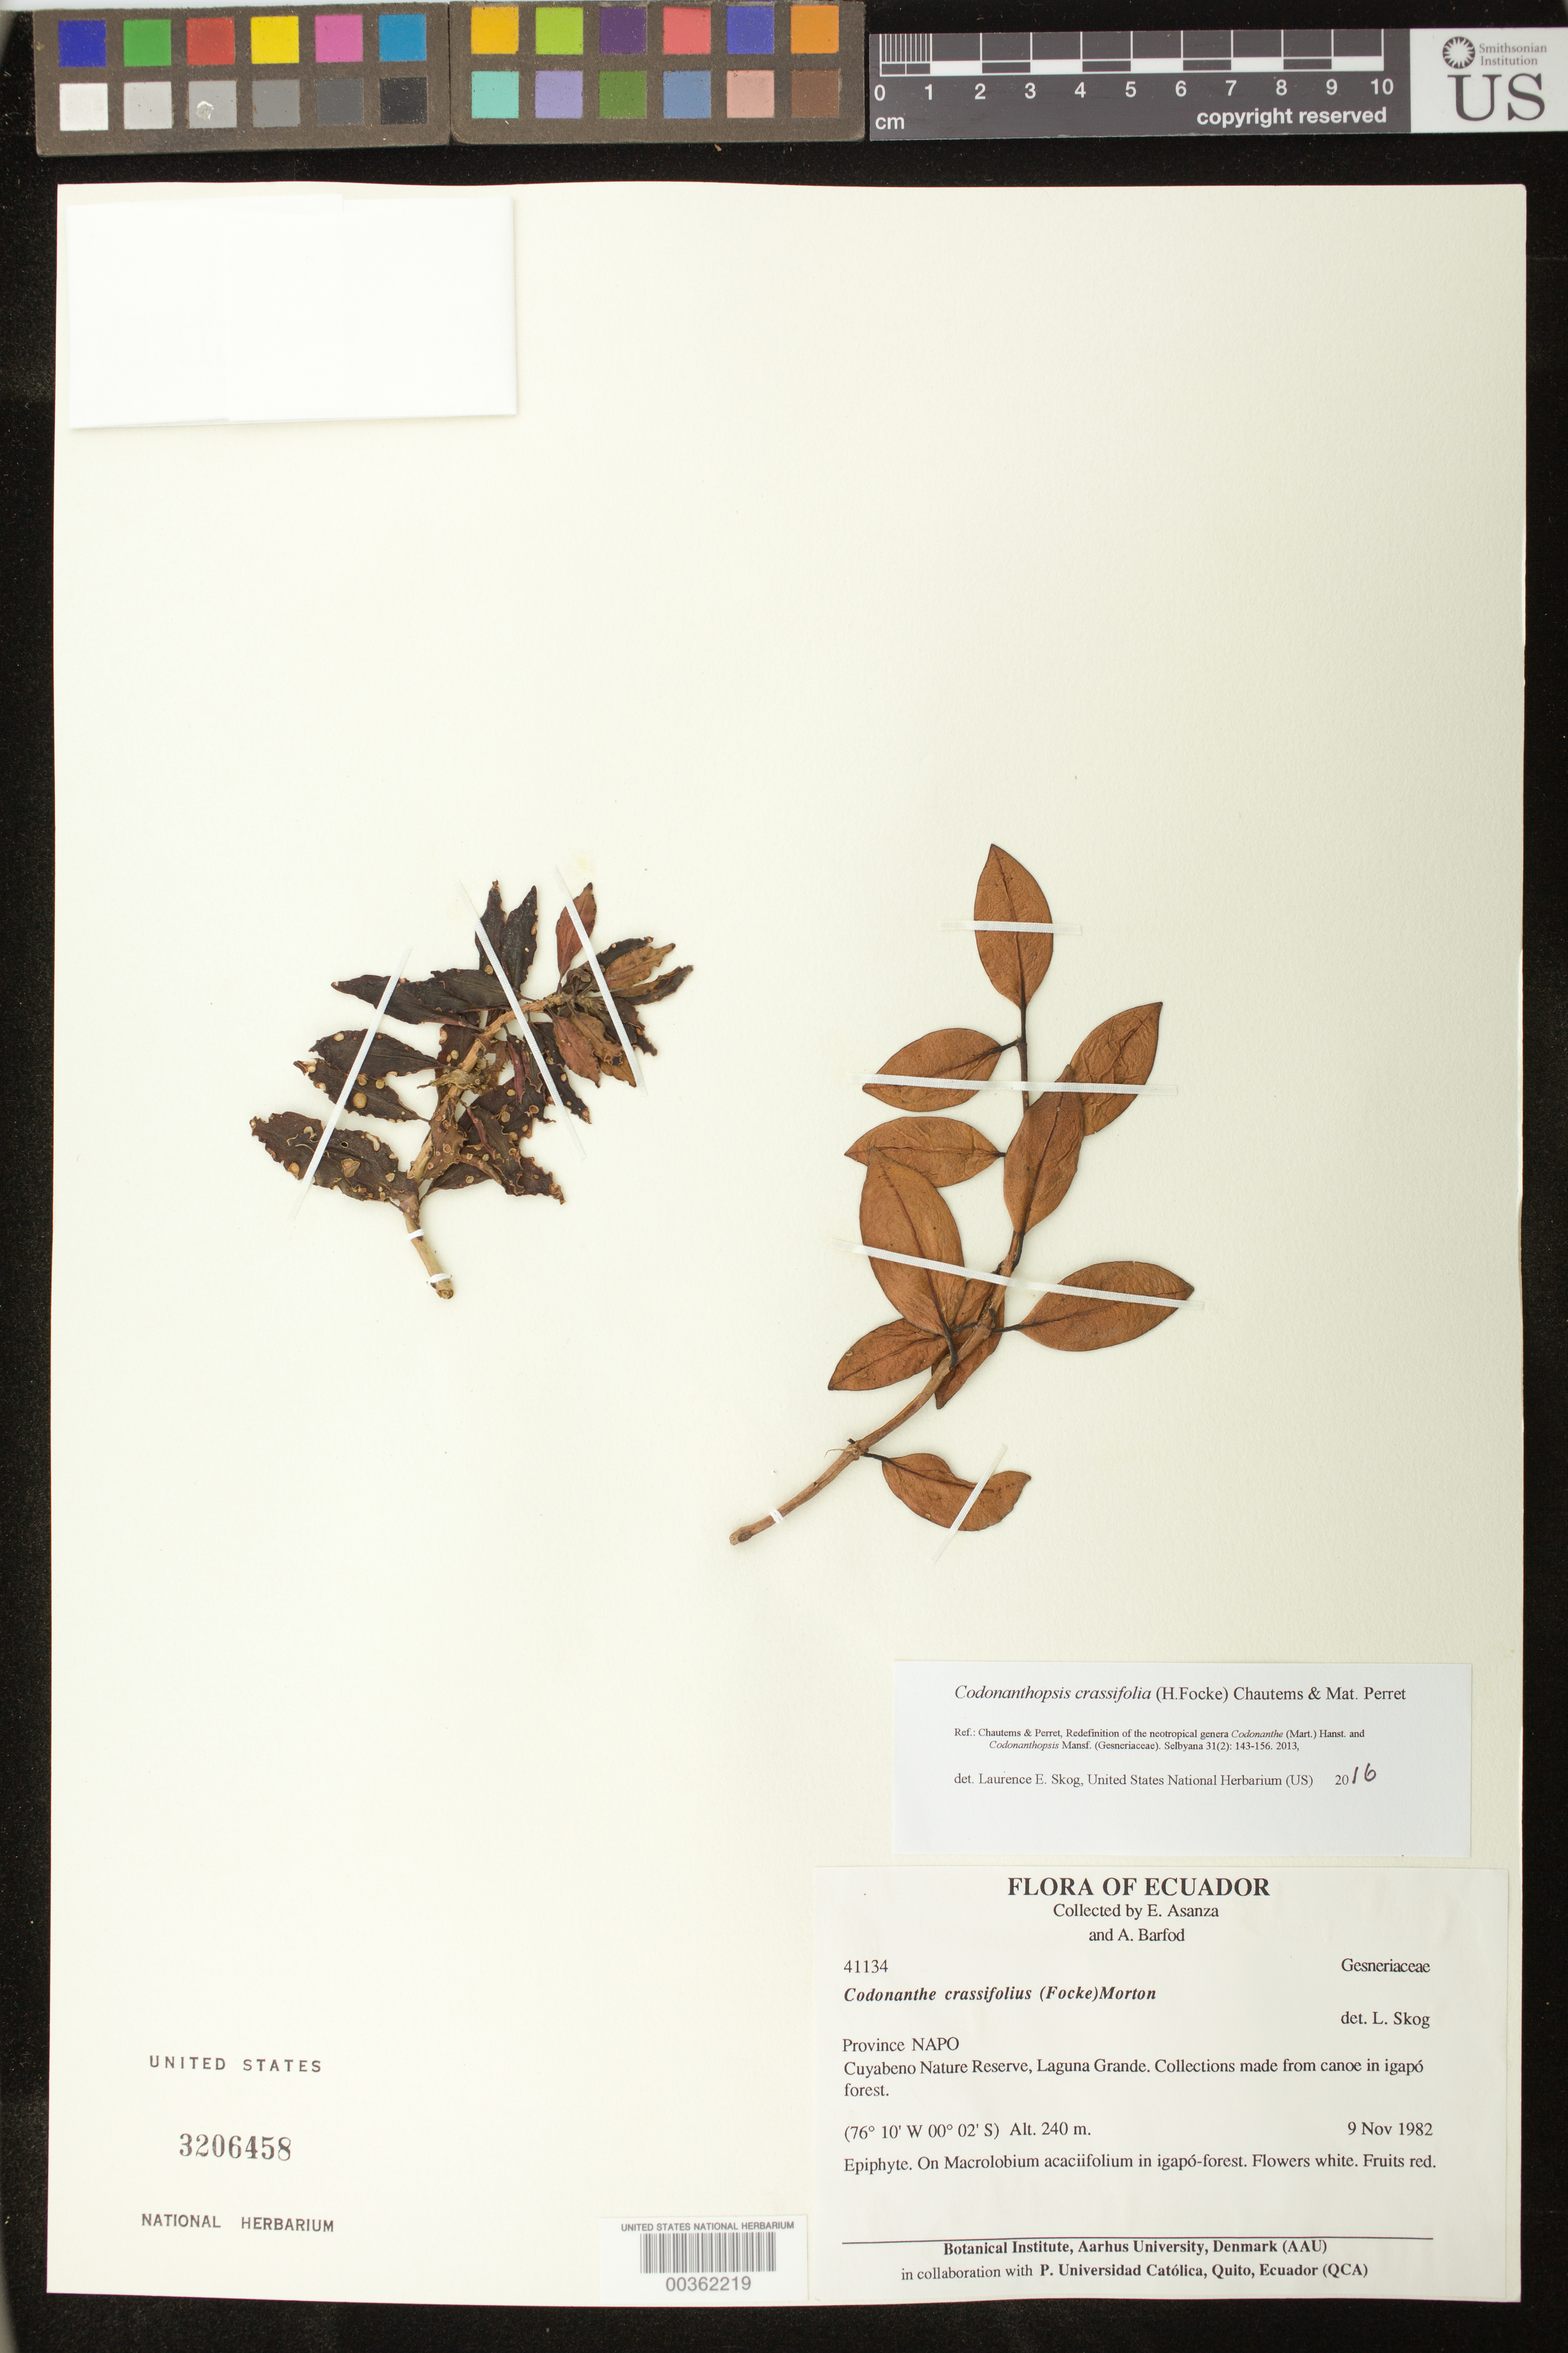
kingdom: Plantae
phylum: Tracheophyta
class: Magnoliopsida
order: Lamiales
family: Gesneriaceae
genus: Codonanthopsis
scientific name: Codonanthopsis crassifolia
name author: (H. Focke) Chautems & Mat.Perret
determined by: Skog, Laurence E.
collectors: E. Asanza & A. Barfod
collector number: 41134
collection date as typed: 09 Nov 1982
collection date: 1982-11-09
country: Ecuador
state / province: Sucumbíos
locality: ("Napo") Cuyabeno Nature Reserve, Laguna Grande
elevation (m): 240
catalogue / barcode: US 3206458